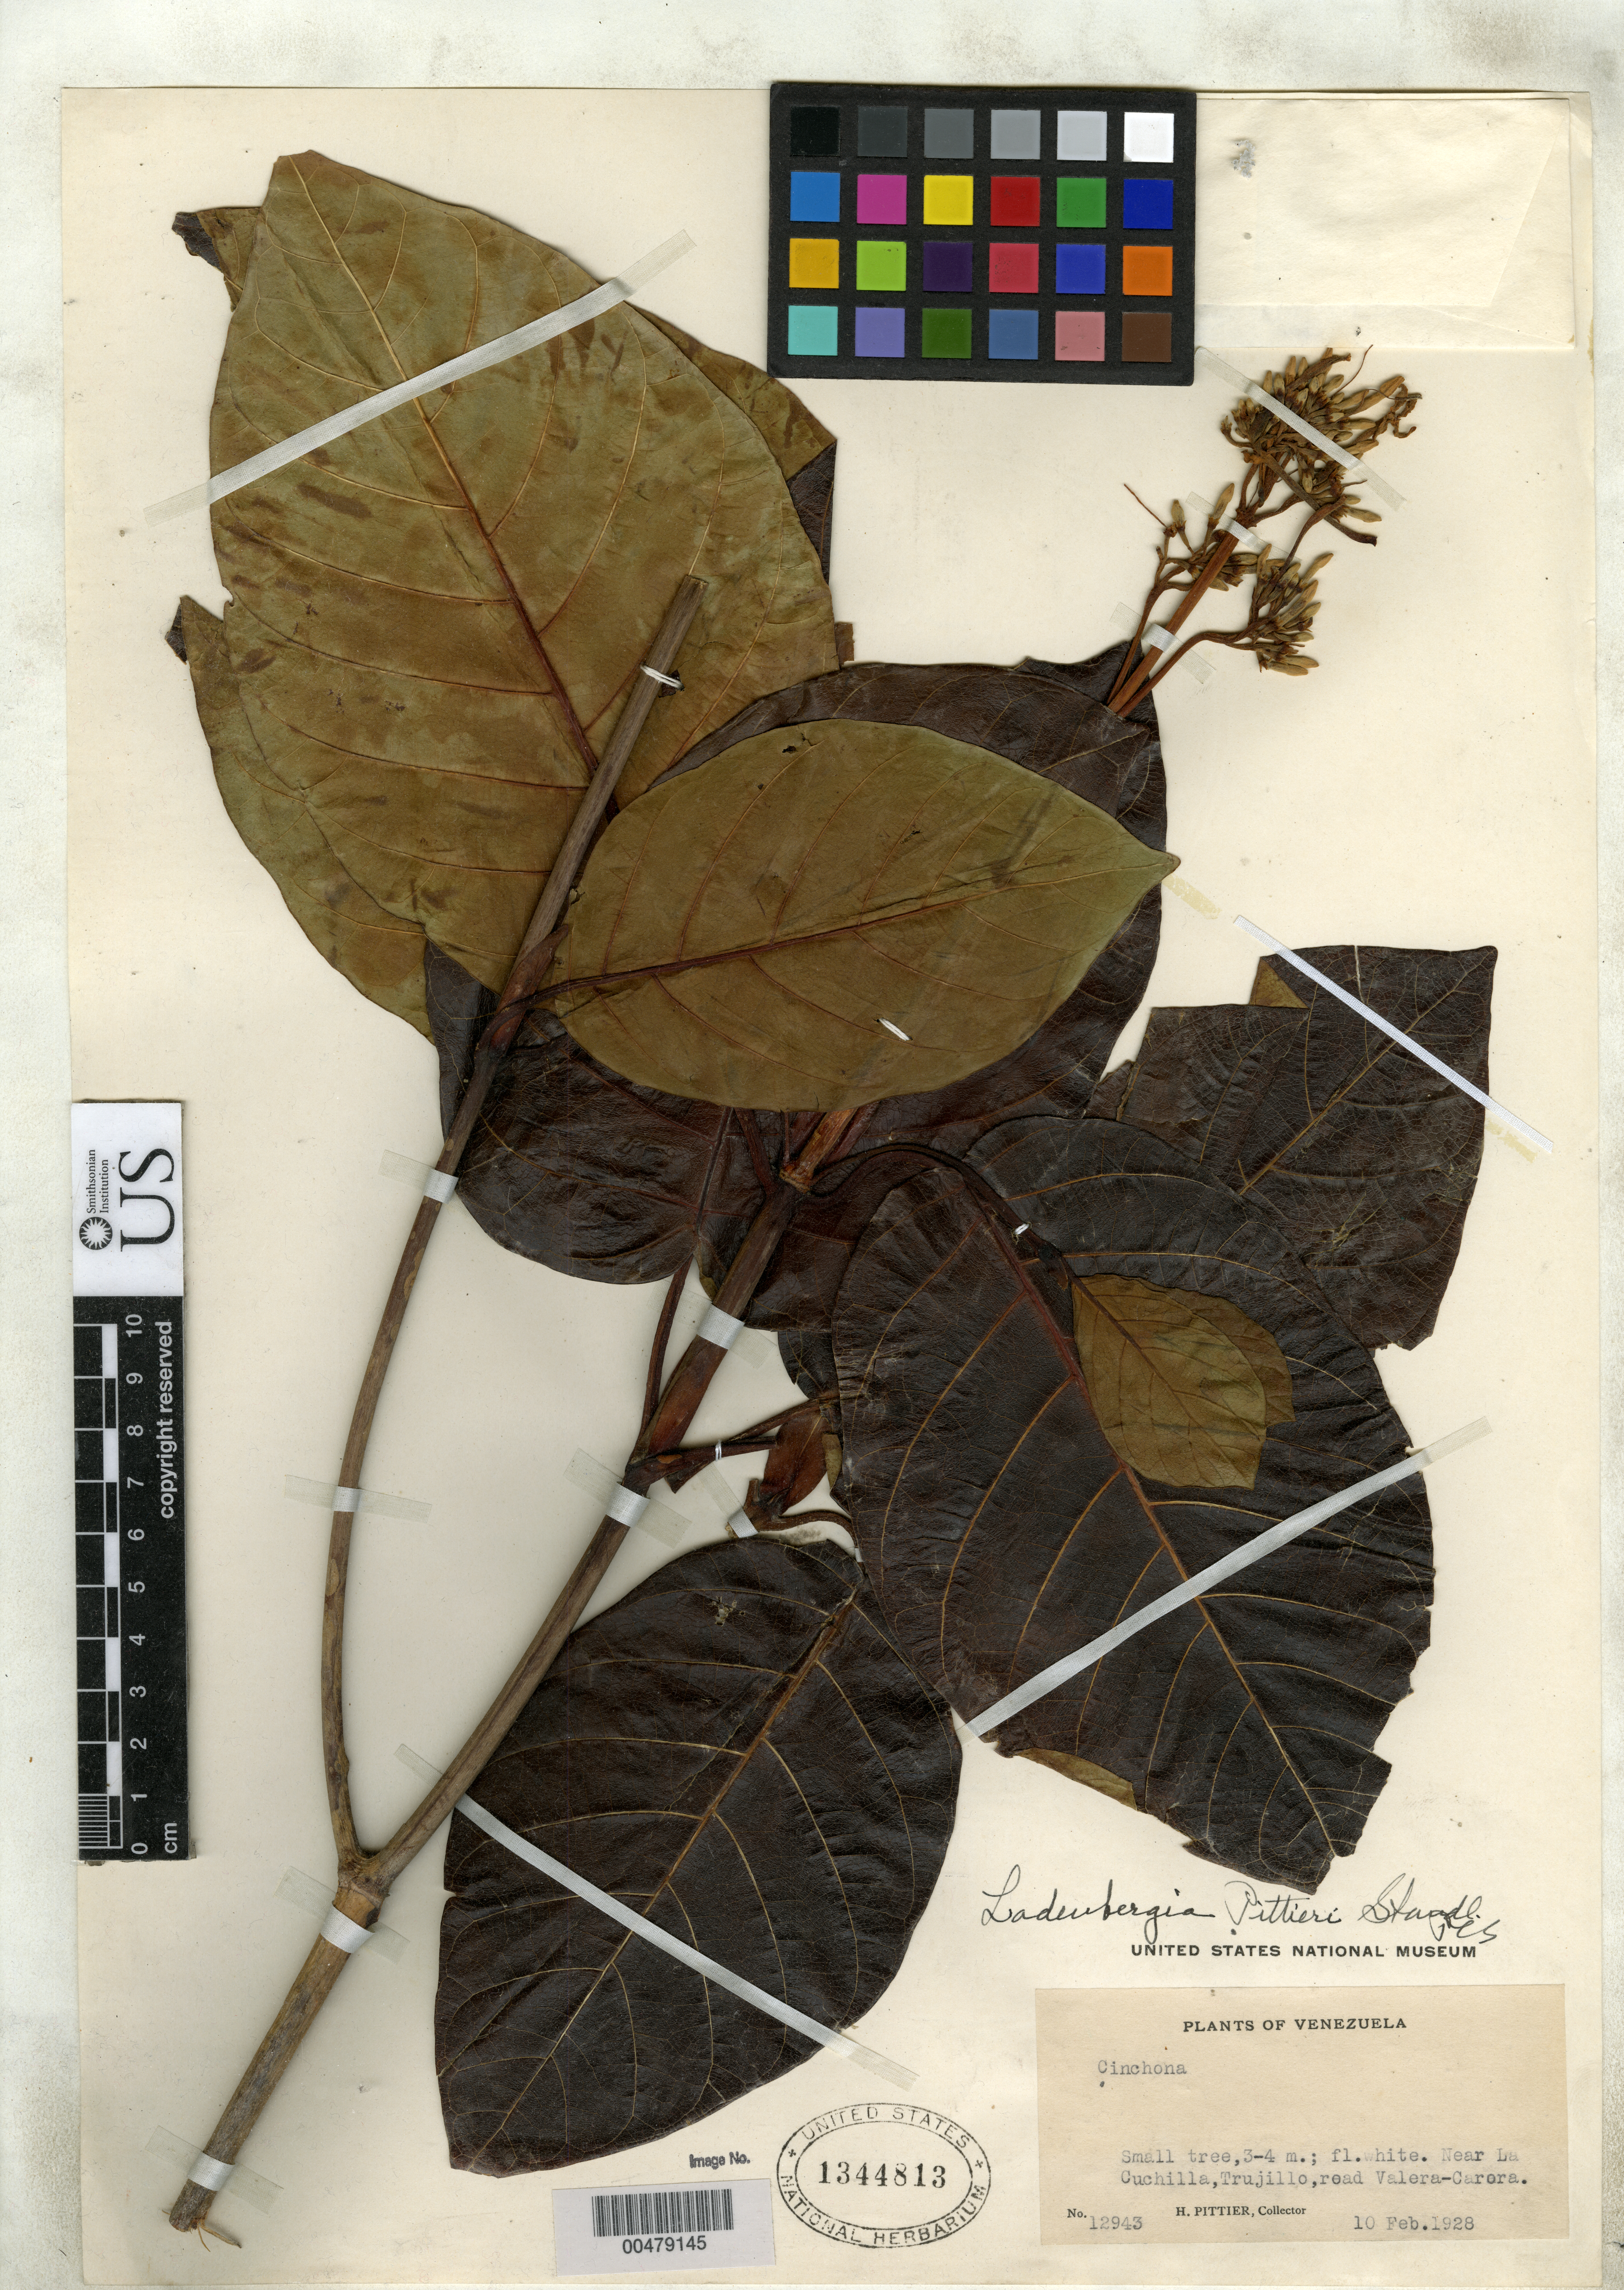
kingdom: Plantae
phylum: Tracheophyta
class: Magnoliopsida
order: Gentianales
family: Rubiaceae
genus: Ladenbergia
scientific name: Ladenbergia pittieri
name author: Standl.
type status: Isotype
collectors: H. F. Pittier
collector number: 12943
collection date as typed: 10 Feb 1928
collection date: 1928-02-10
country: Venezuela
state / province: Trujillo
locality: Near La Cuchilla, road Valera-Carora.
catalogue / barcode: US 1344813